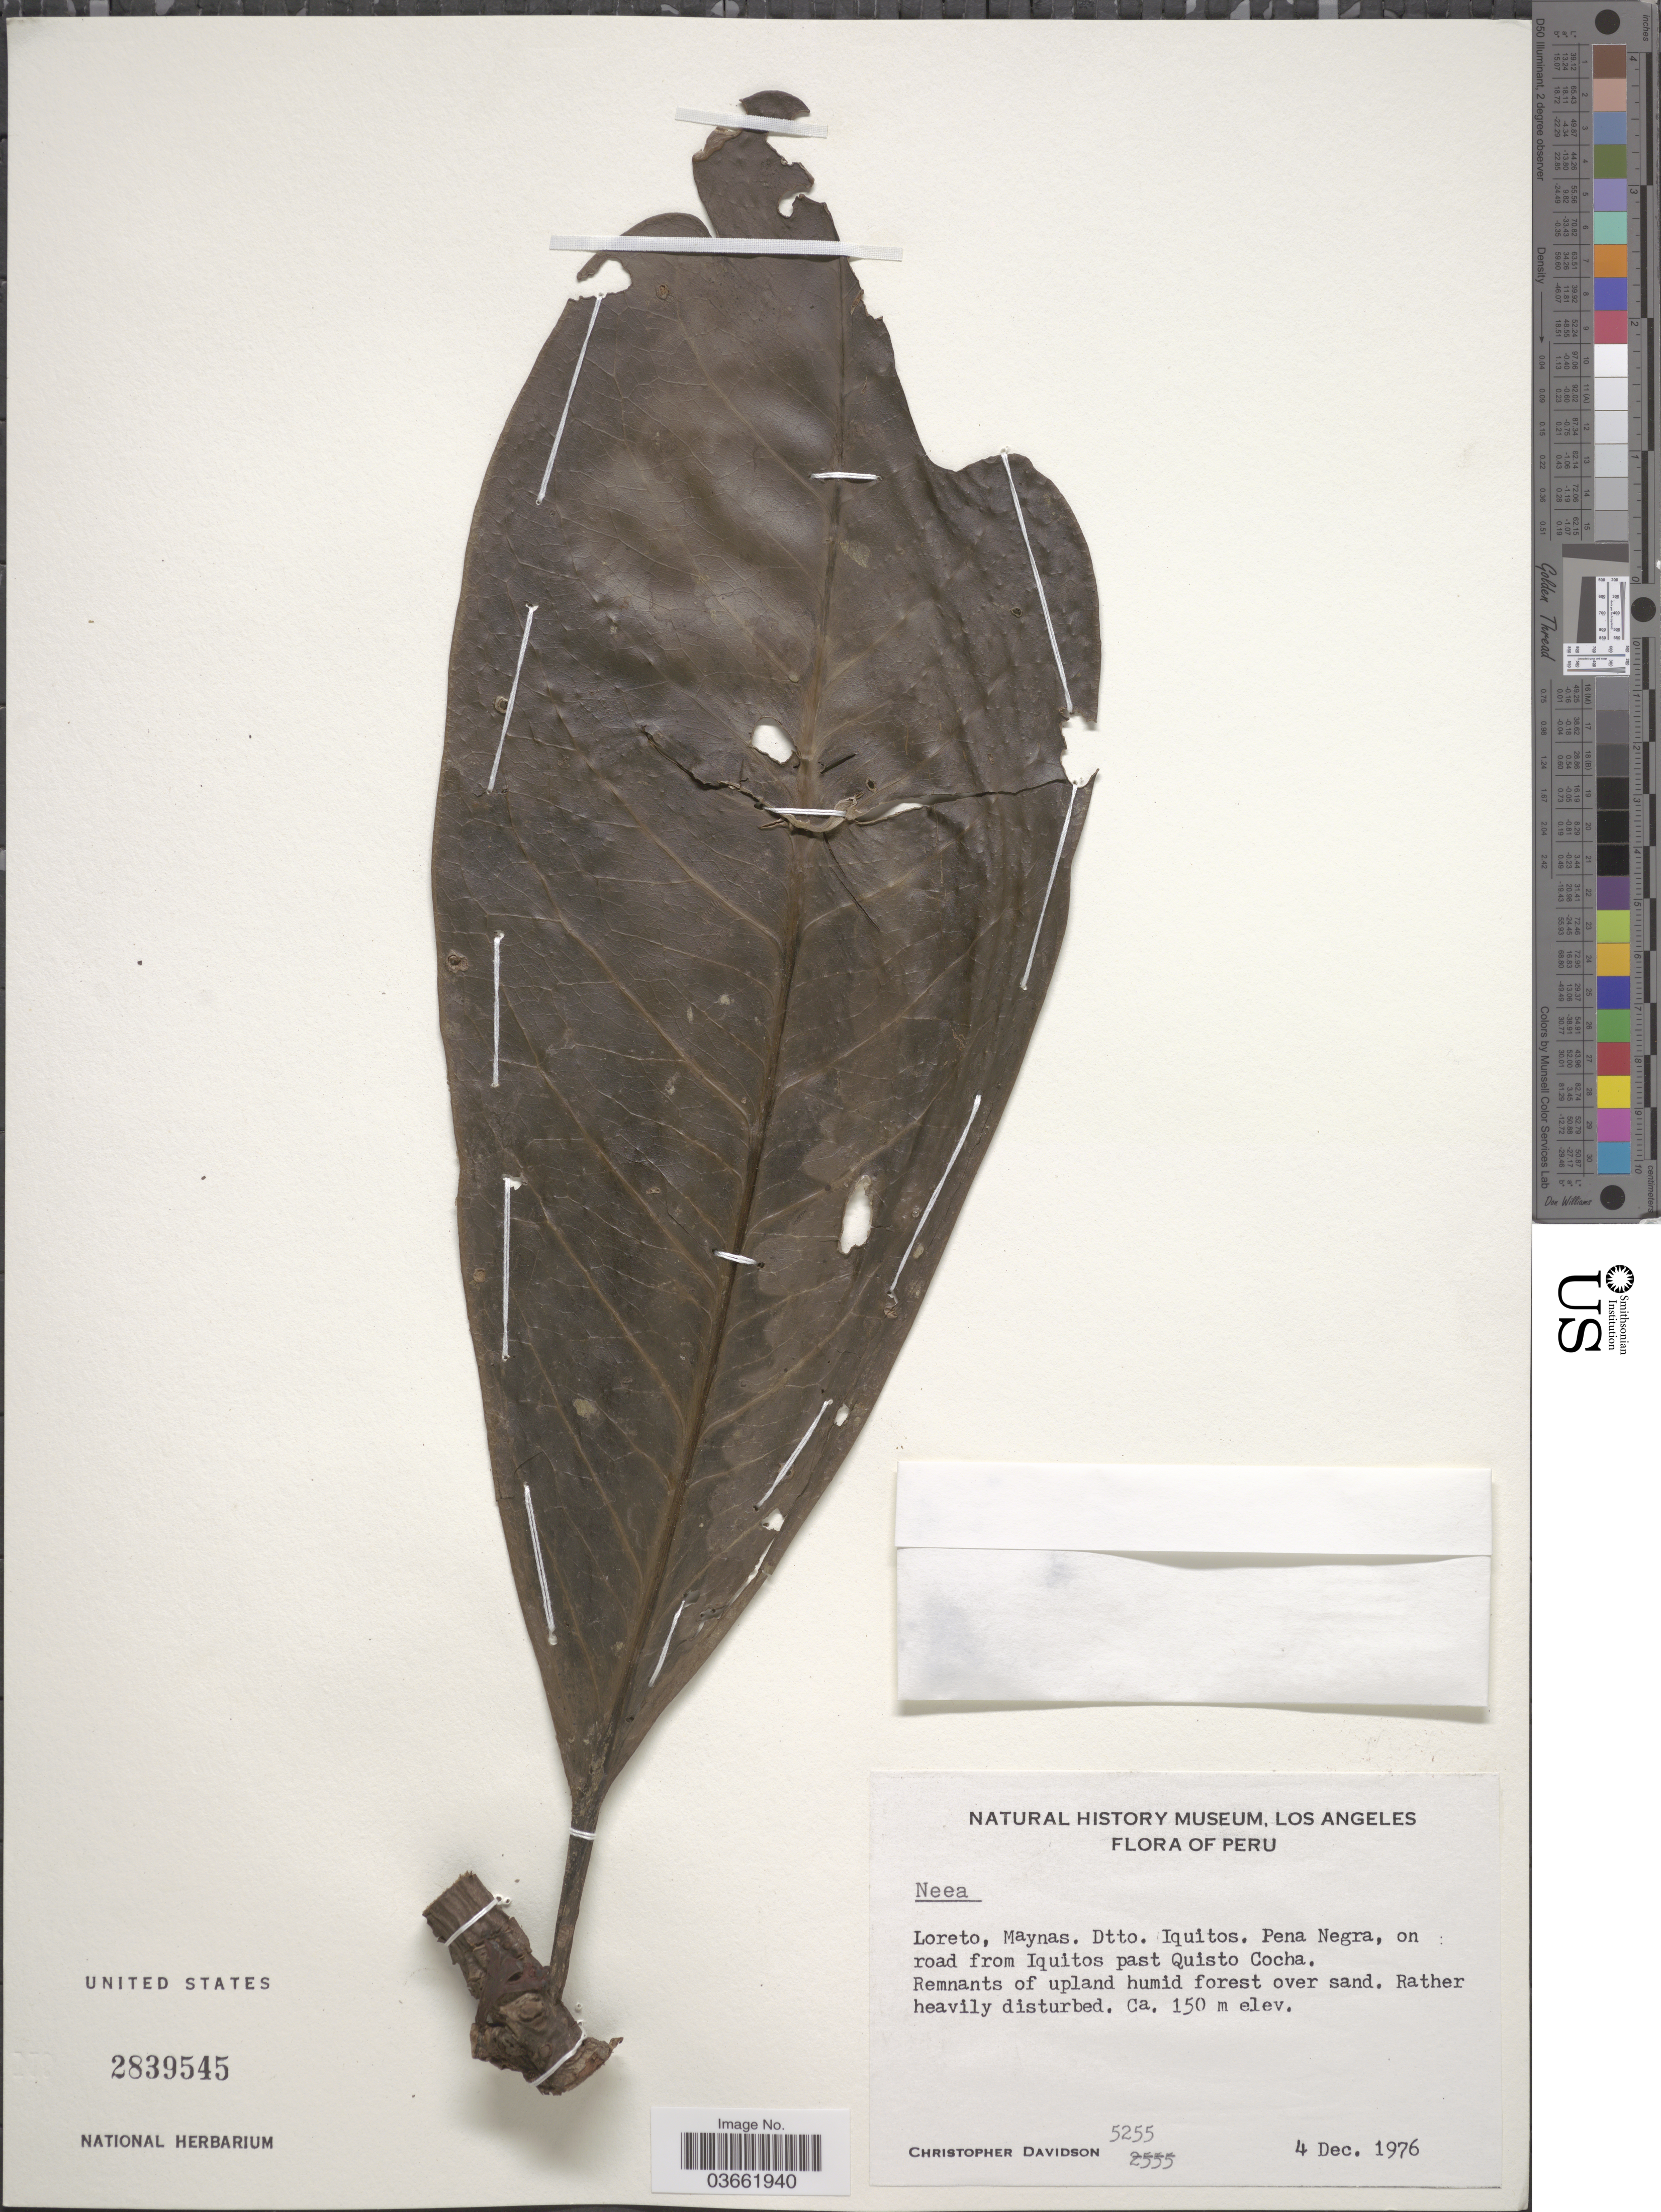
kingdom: Plantae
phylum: Tracheophyta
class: Magnoliopsida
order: Caryophyllales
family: Nyctaginaceae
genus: Neea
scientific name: Neea sp.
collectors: C. Davidson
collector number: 5255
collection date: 1976-12-04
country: Peru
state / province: Loreto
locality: Maynas. Dtto. Iquitos. Pena Negra, on road from Iquitos past Quisto Cocha.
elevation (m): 150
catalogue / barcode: US 2839545